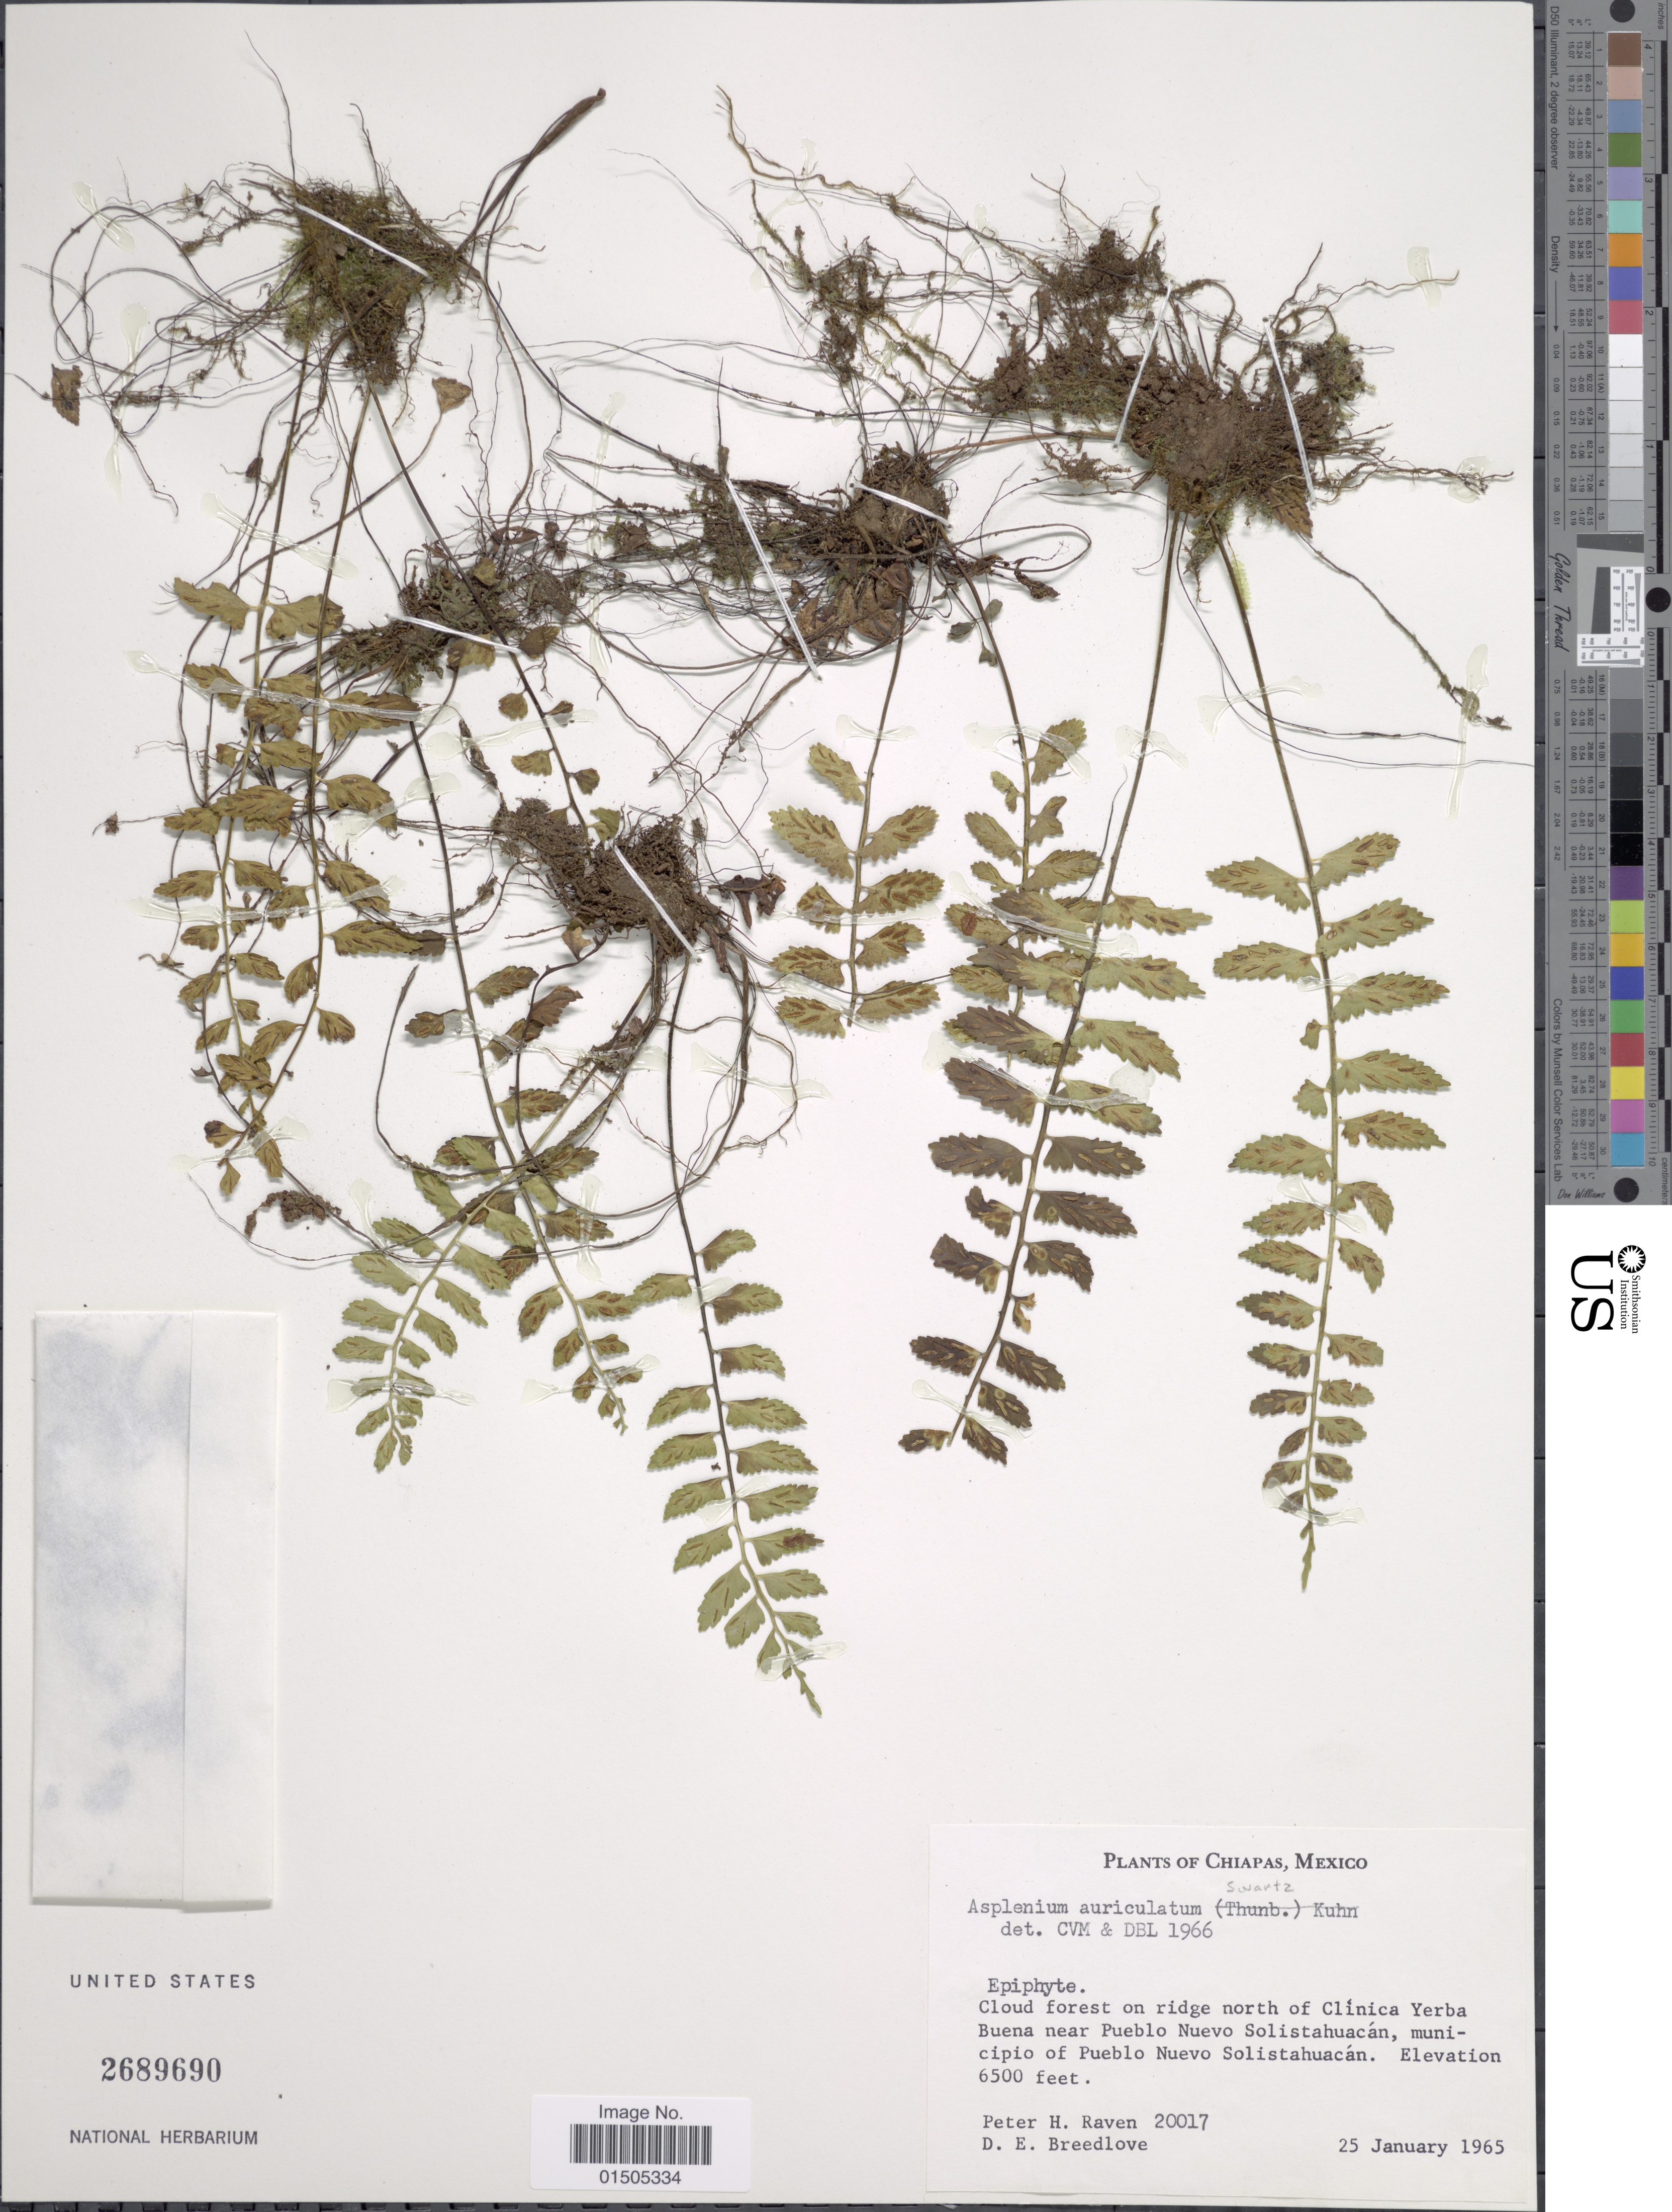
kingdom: Plantae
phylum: Tracheophyta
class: Polypodiopsida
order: Polypodiales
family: Aspleniaceae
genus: Asplenium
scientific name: Asplenium auriculatum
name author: Sw.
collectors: P. Raven & D. E. Breedlove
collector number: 20017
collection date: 1965-01-25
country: Mexico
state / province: Chiapas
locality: Cloud forest on ridge north of Clinica Yerba Buena near Pueblo Nuevo Solistahuacán, municipio of Pueblo Nuevo Solistahuacán.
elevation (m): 1981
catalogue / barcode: US 2689690